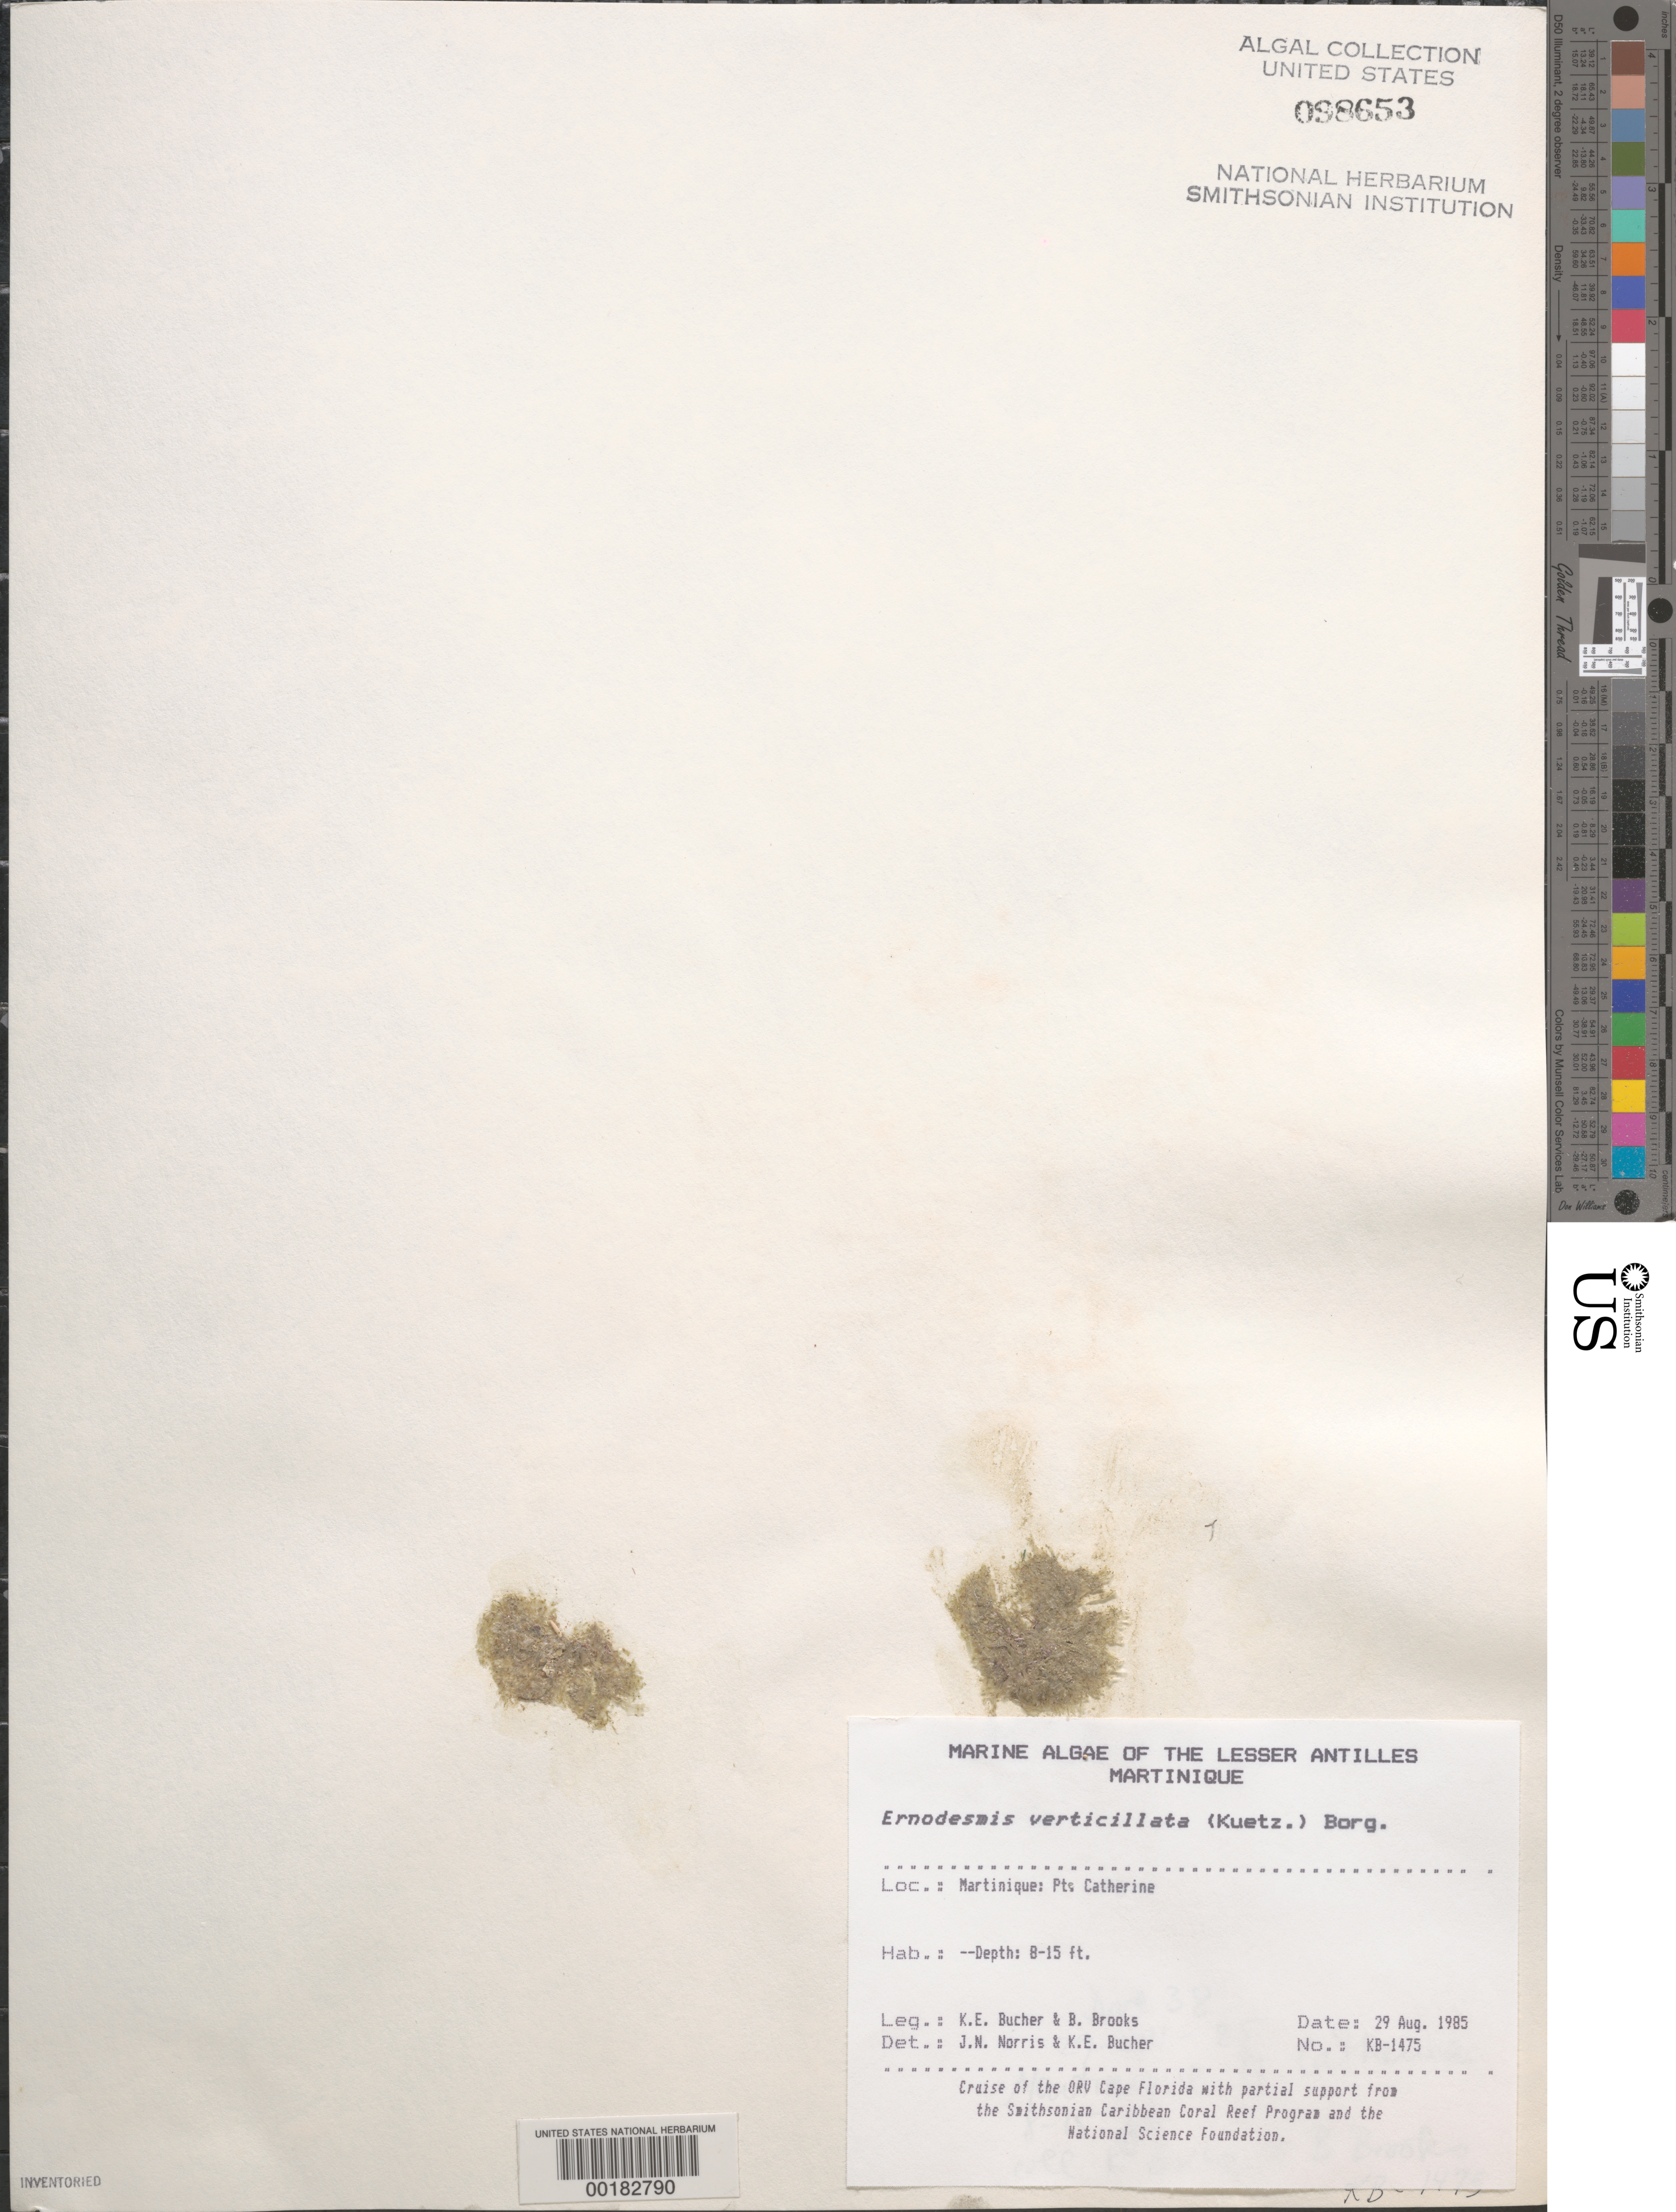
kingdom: Plantae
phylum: Chlorophyta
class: Ulvophyceae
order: Siphonocladales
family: Siphonocladaceae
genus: Ernodesmis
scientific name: Ernodesmis verticillata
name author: (Kütz.) Børgesen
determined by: Norris, J. N.; Bucher, K. E.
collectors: K. E. Bucher & B. Brooks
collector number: Kb-1475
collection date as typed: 29 Aug 1985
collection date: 1985-08-29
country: Martinique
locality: Pointe Catherine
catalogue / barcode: US 98653